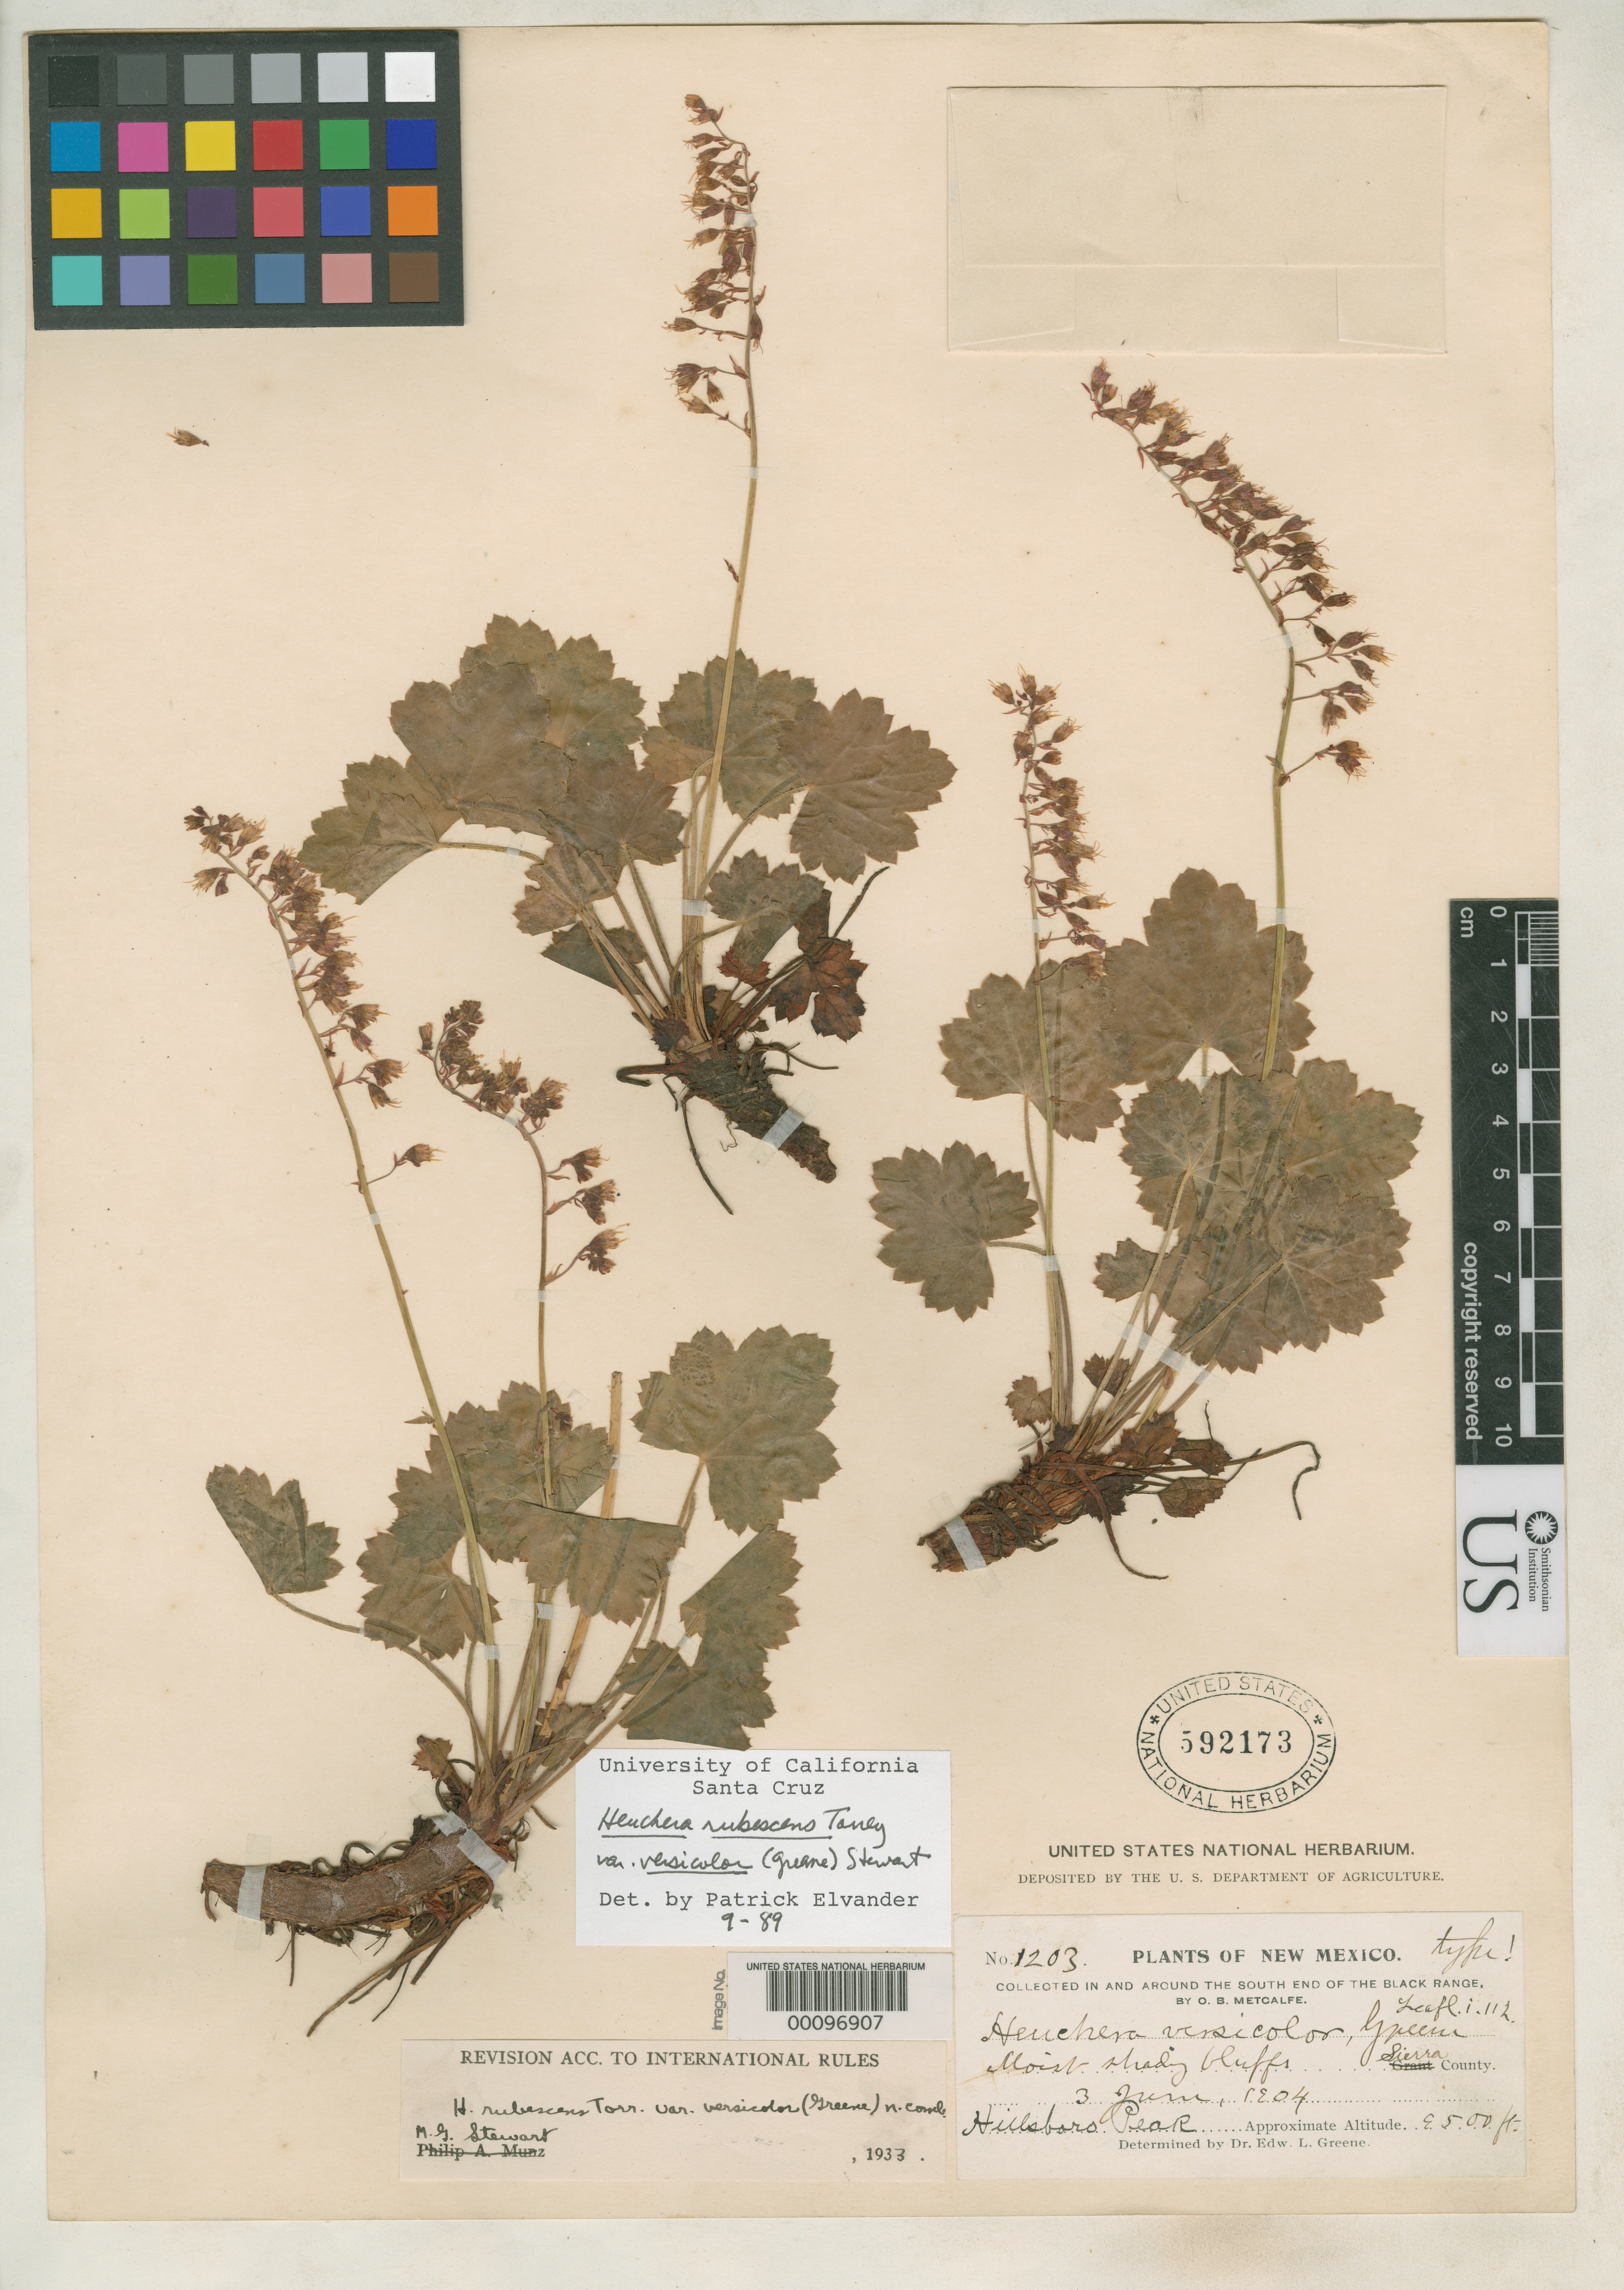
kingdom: Plantae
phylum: Tracheophyta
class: Magnoliopsida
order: Saxifragales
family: Saxifragaceae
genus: Heuchera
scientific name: Heuchera versicolor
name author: Greene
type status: Type Collection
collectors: O. B. Metcalfe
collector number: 1203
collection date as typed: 03 Jun 1904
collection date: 1904-06-03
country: United States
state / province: New Mexico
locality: Black Range.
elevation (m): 2896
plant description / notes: Holotype? Annotated as "type!" by Greene (& H. leptomeria & H. pachypoda described in same article have types explicitly indicated at US). But protologue cites collection date as 3 Aug. 1904 (see other US sheet!); this sheet bears date of 3 Jun., 1904.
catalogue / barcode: US 592173